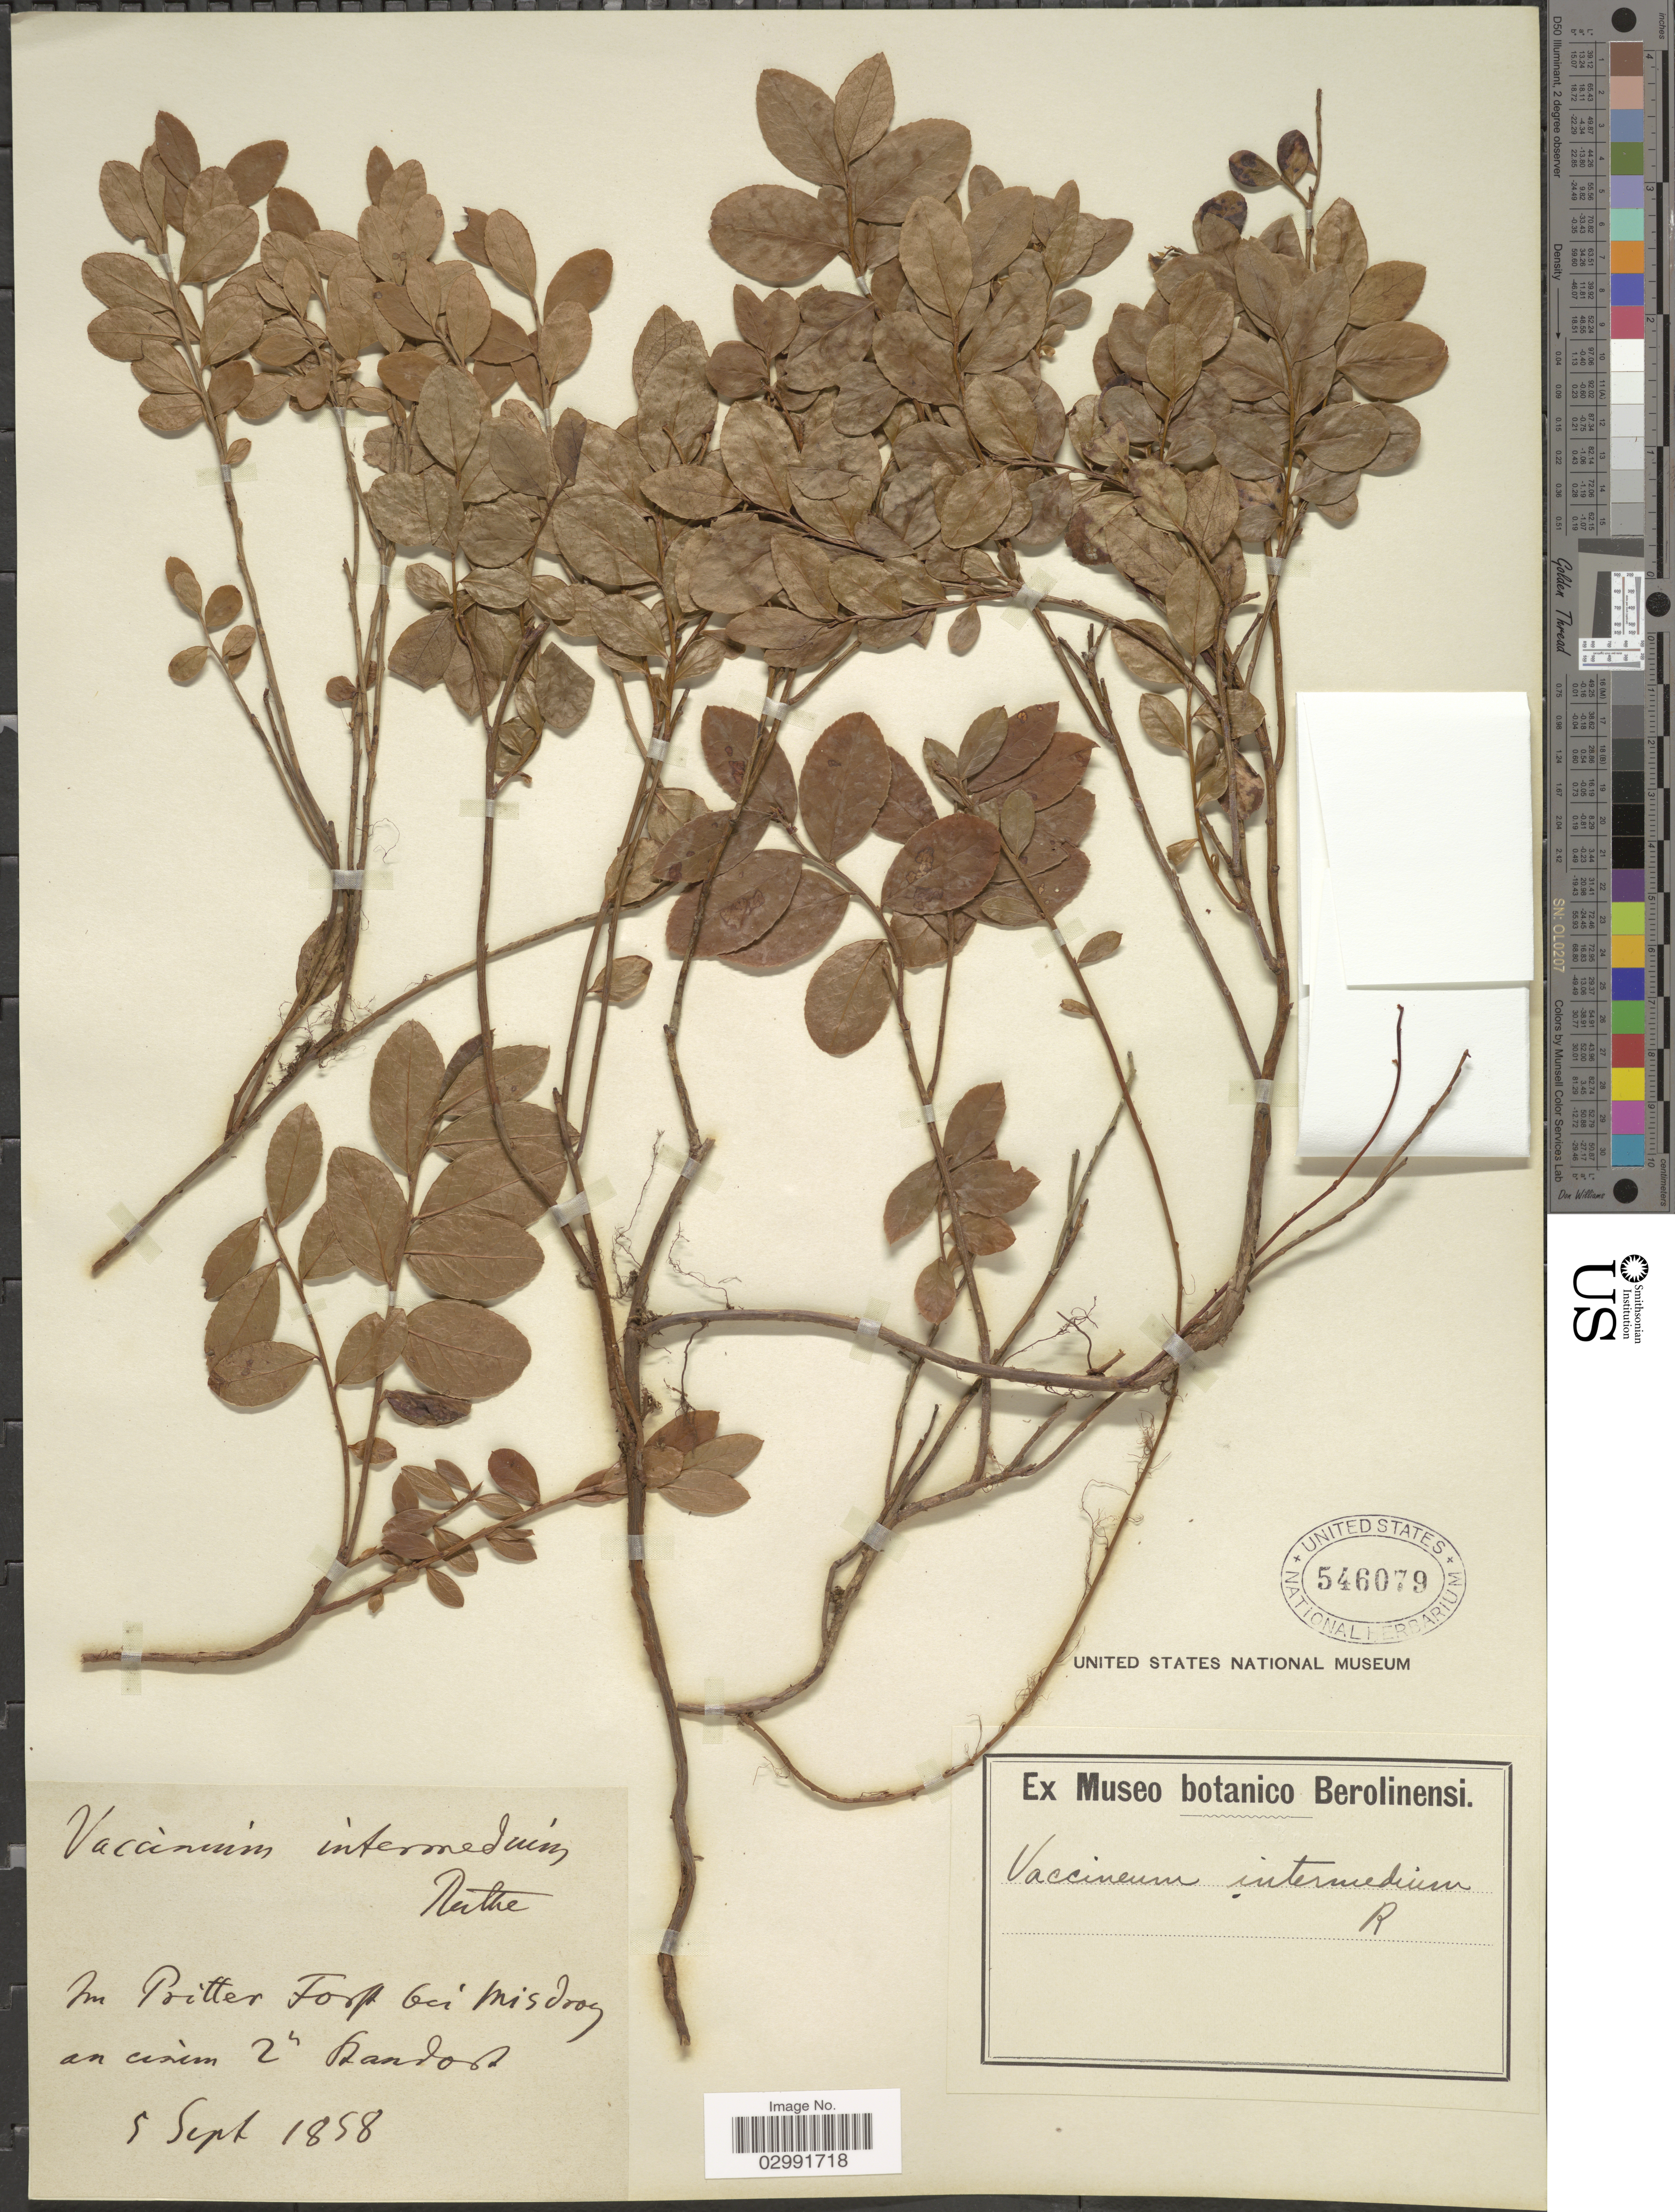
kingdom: Plantae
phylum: Tracheophyta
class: Magnoliopsida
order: Ericales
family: Ericaceae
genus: Vaccinium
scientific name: Vaccinium x intermedium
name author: Ruthe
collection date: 1858-09-05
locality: Im Pritter Fort bei Misdroy [interpreted] an circum 2 [illegible text] Sabdost [interpreted]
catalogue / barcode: US 546079